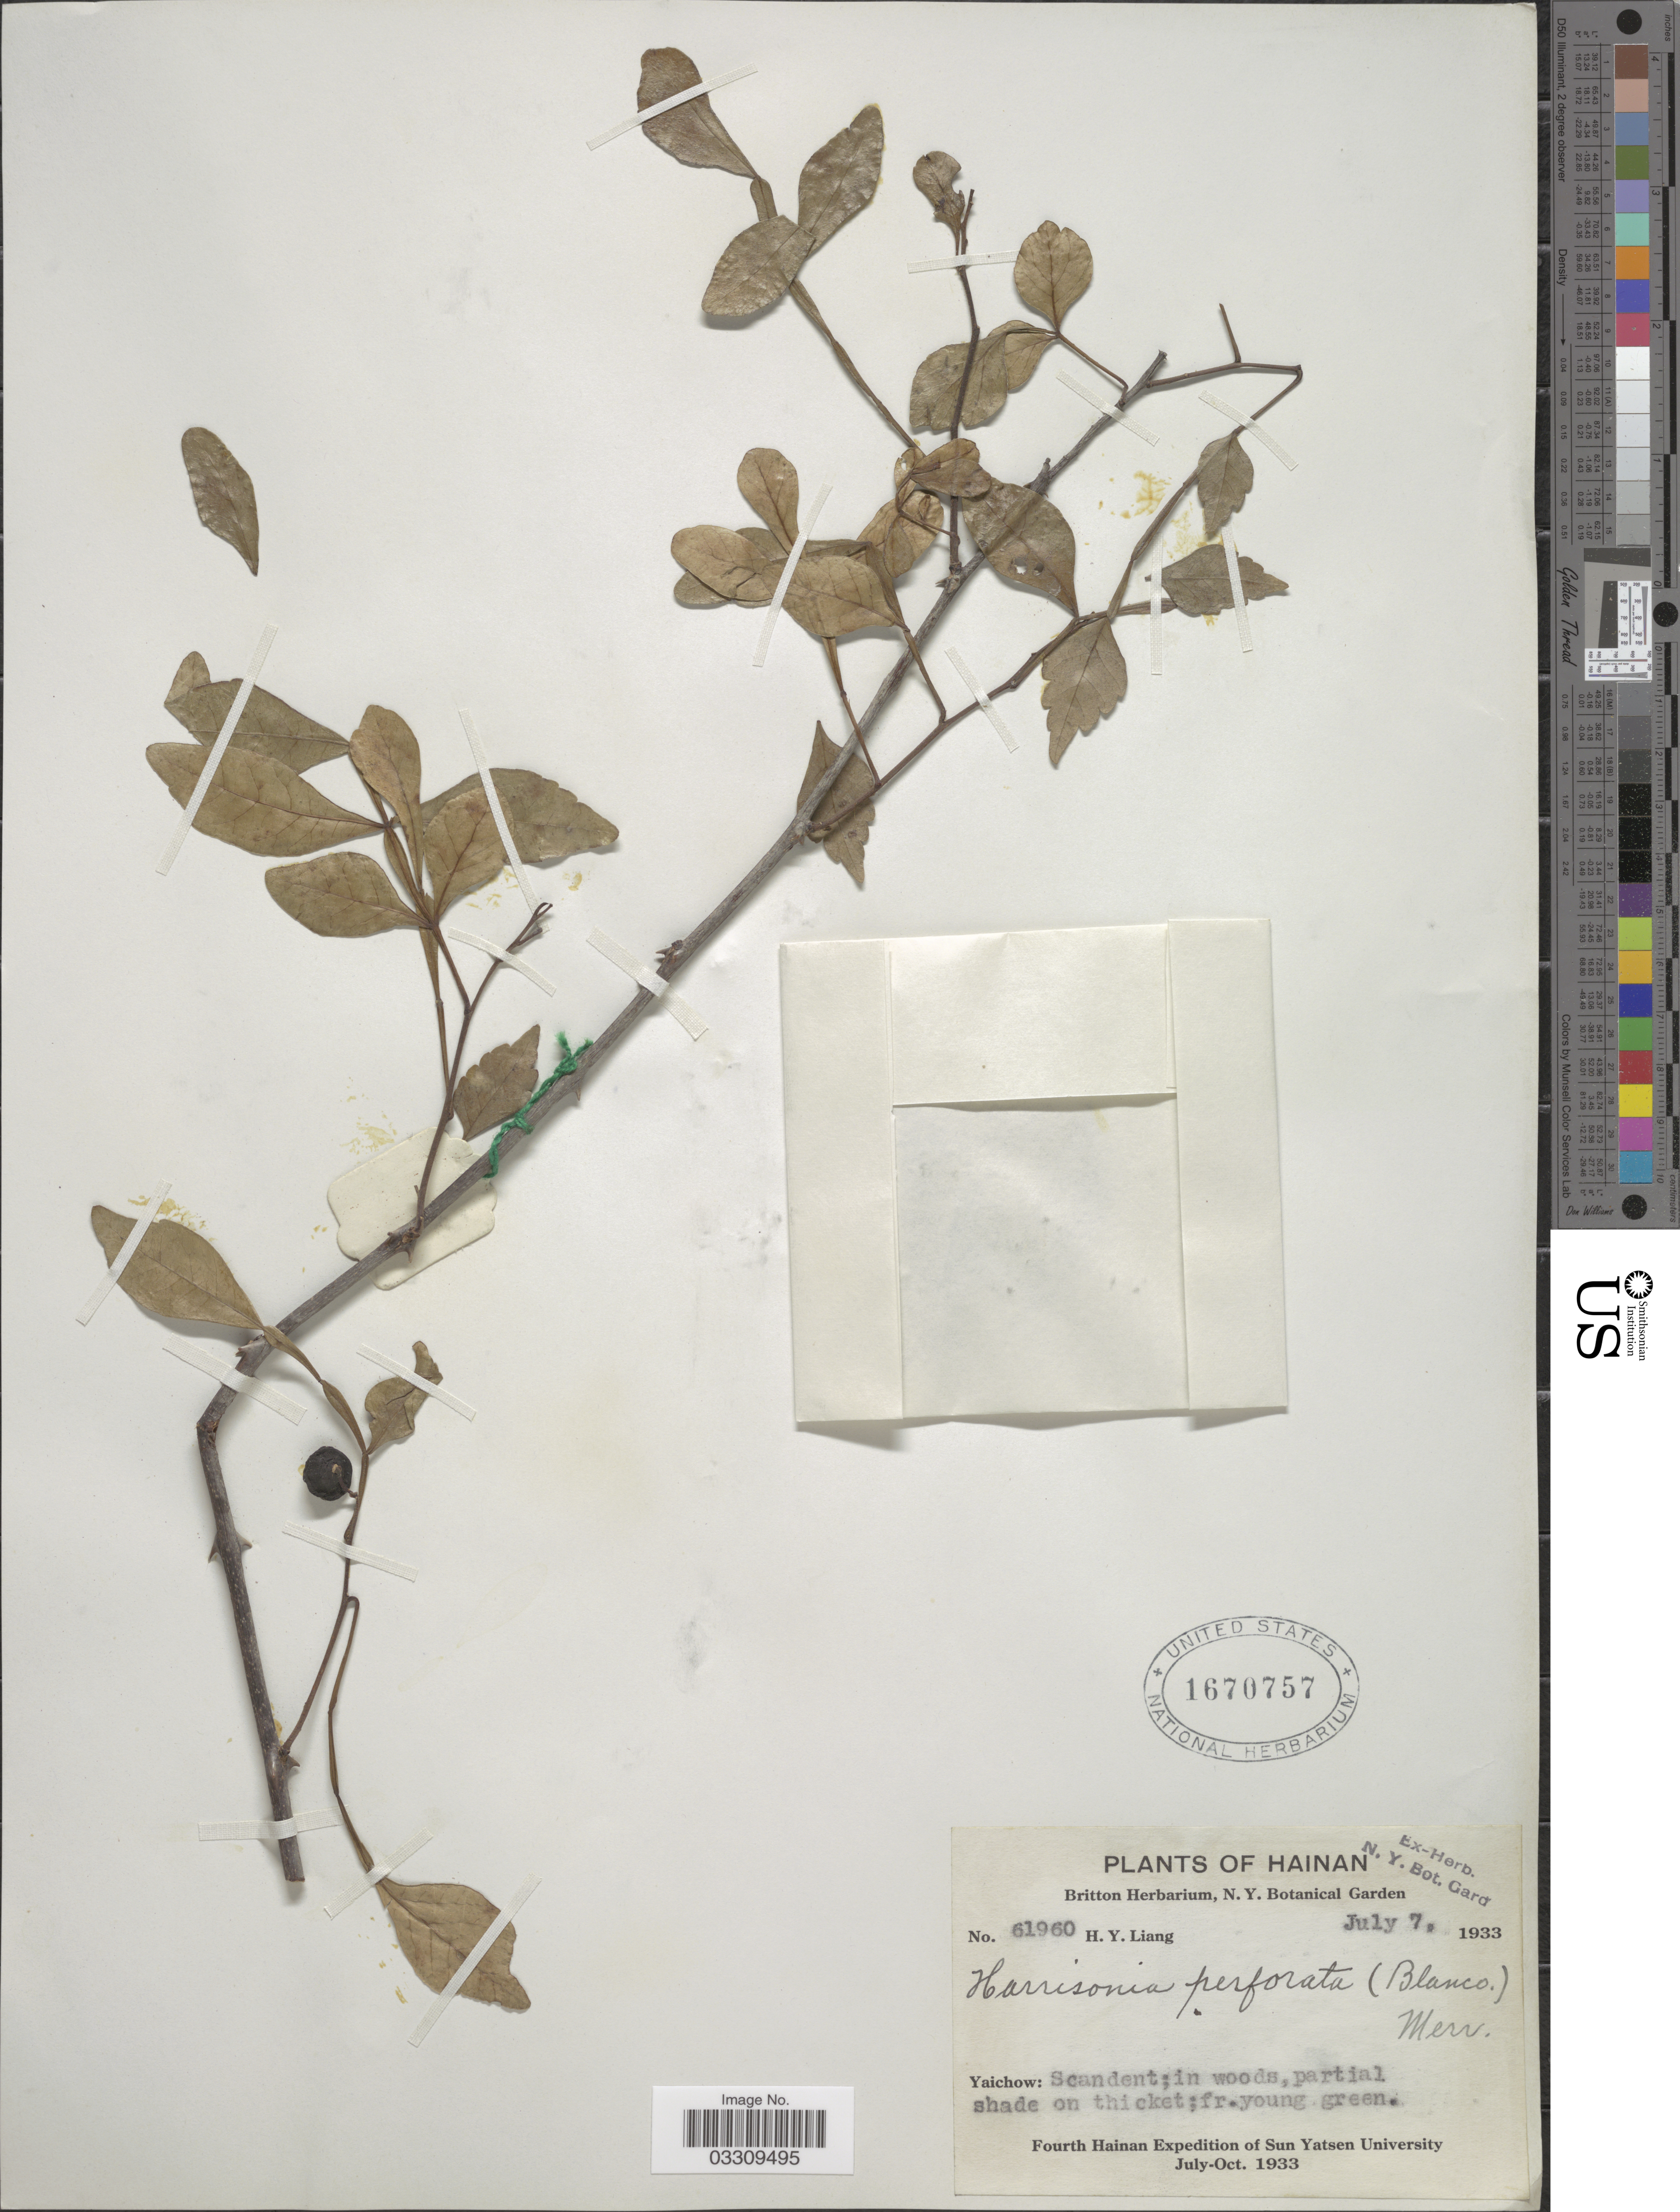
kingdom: Plantae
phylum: Tracheophyta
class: Magnoliopsida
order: Sapindales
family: Rutaceae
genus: Harrisonia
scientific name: Harrisonia perforata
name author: (Blanco) Merr.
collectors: H. Y. Liang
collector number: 61960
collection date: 1933-07-07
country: China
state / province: Hainan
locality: Yaichow.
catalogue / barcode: US 1670757